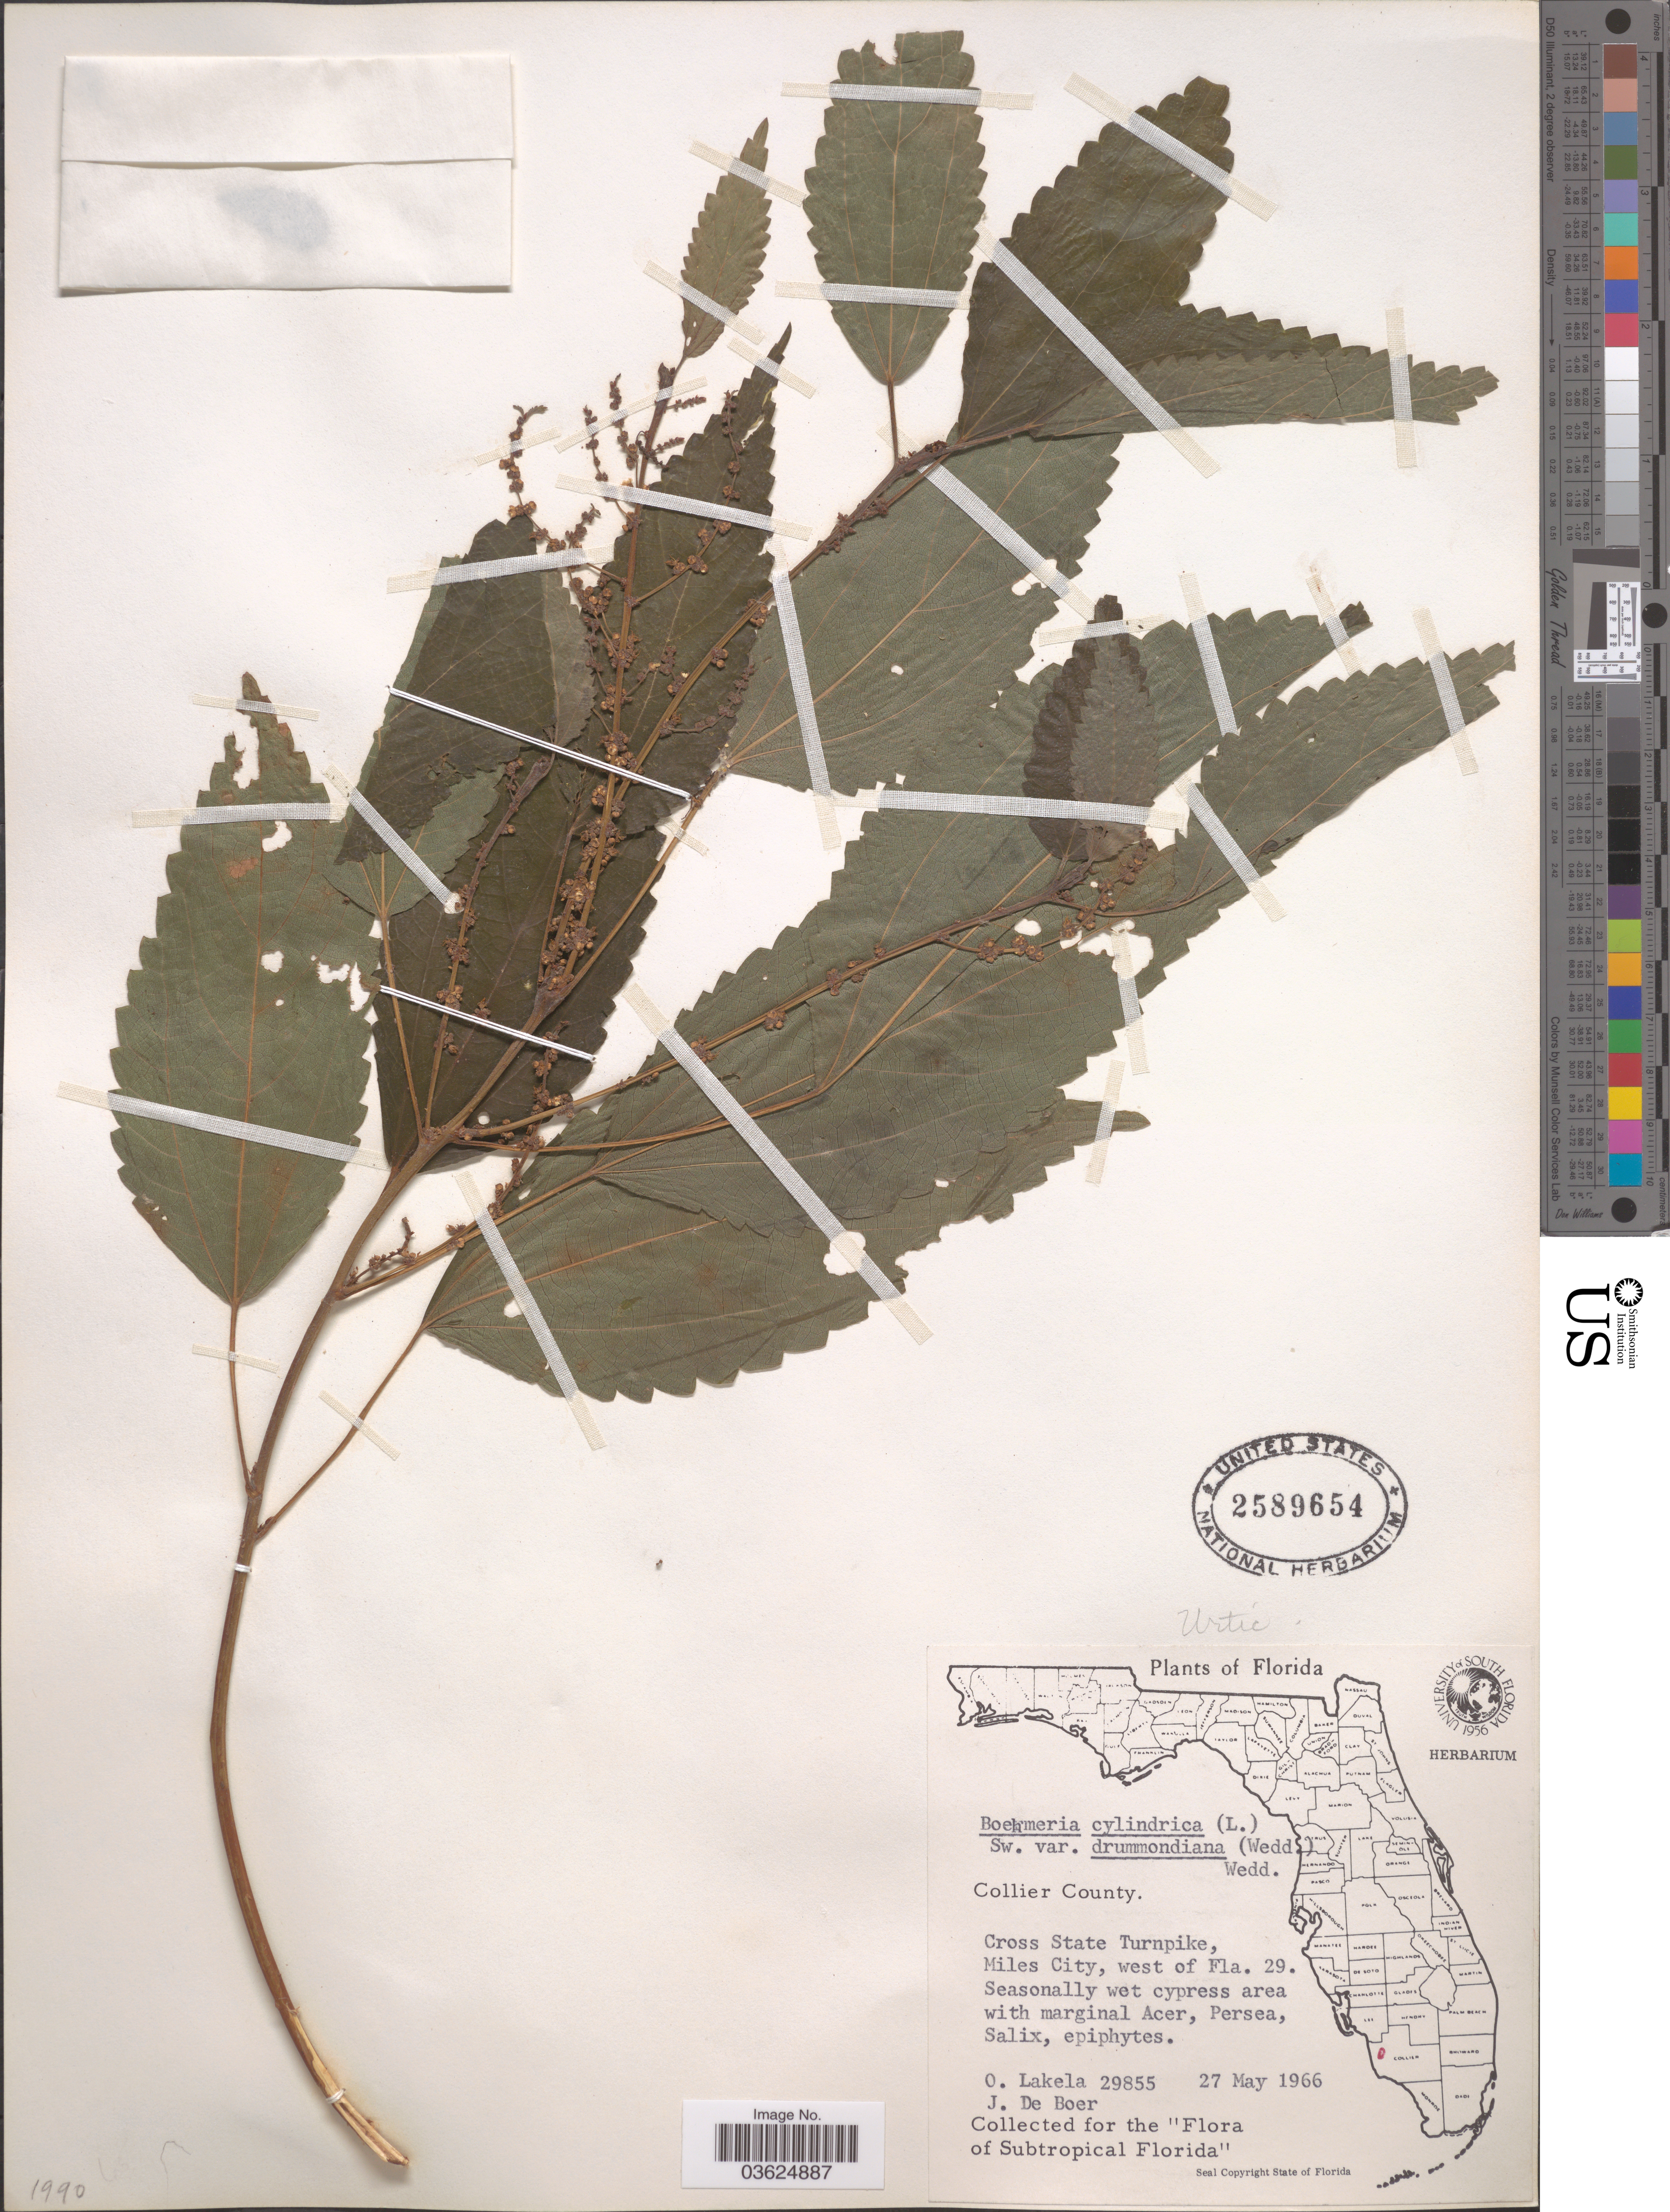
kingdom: Plantae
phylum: Tracheophyta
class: Magnoliopsida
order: Rosales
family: Urticaceae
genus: Boehmeria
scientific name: Boehmeria cylindrica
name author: (L.) Sw.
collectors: O. Lakela & J. de Boer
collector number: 29855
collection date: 1966-05-27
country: United States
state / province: Florida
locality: Collier County. Cross State Turnpike, Miles City, west of Fla. 29.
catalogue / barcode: US 2589654